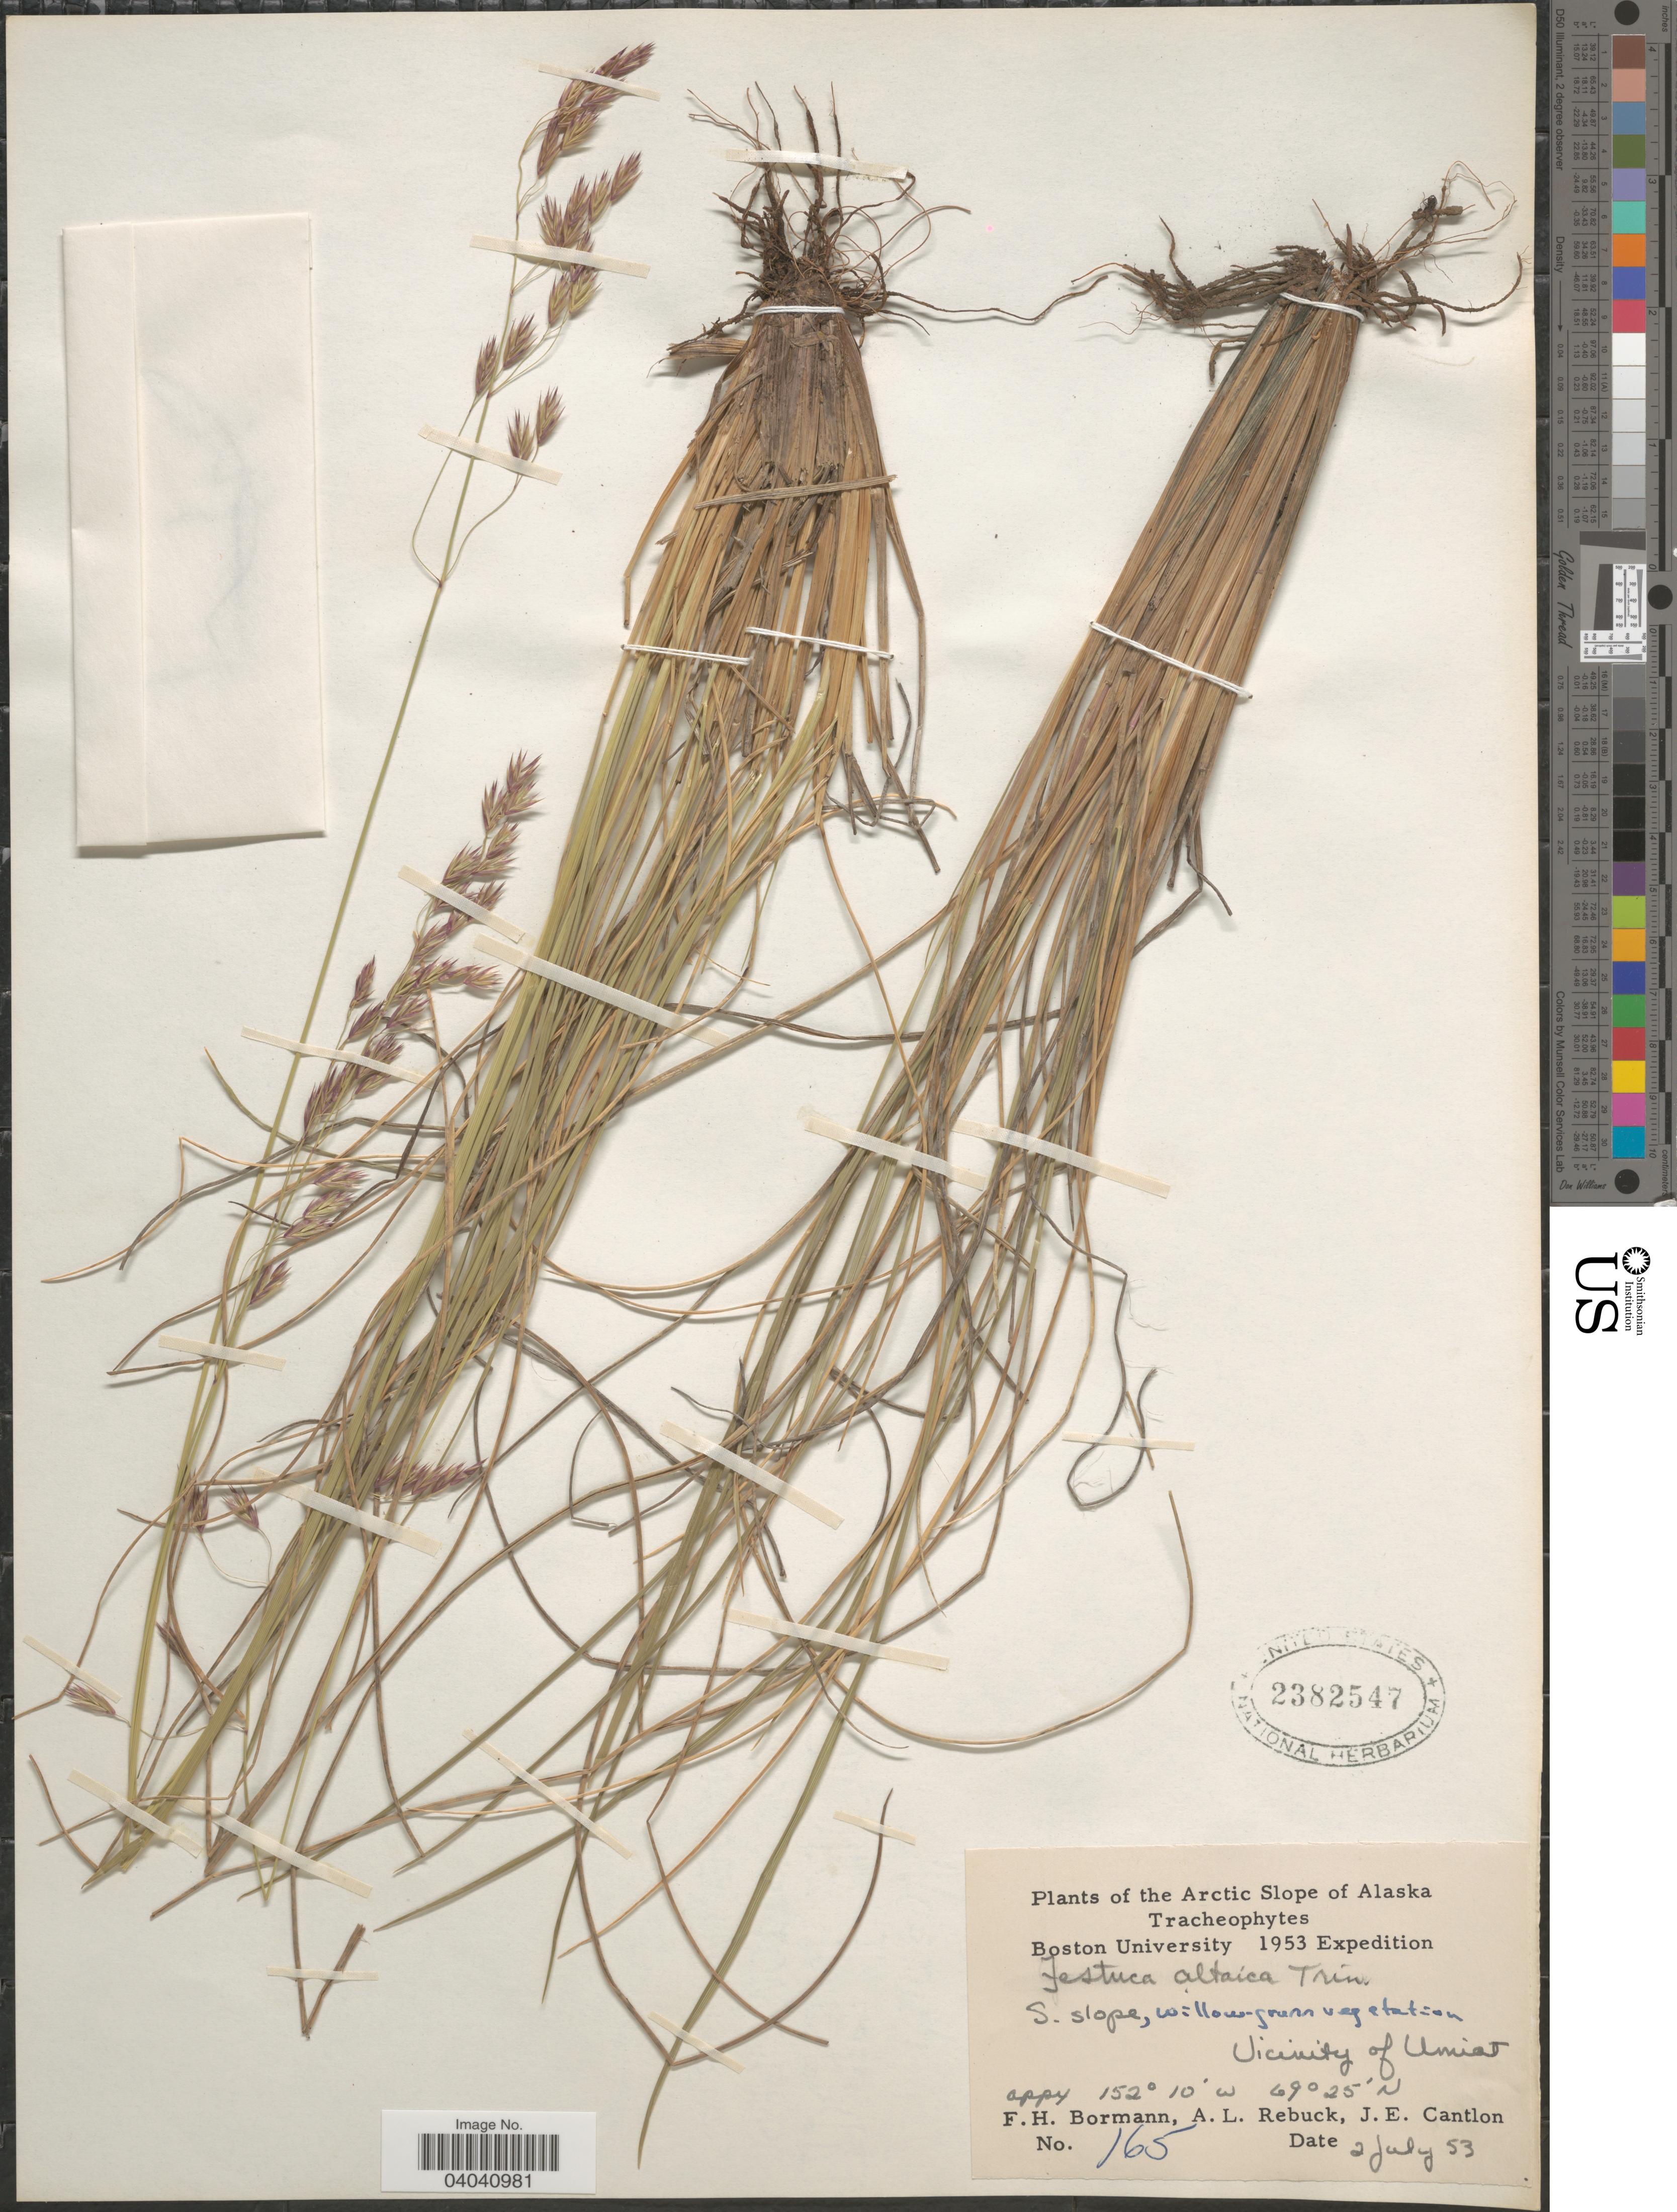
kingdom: Plantae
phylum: Tracheophyta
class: Liliopsida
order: Poales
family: Poaceae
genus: Festuca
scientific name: Festuca altaica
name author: Trin.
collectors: F. Bormann, A. Rebuck & J. Cantlon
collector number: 165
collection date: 1953-07-02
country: United States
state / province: Alaska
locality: Arctic Slope of Alaska. S. slope, willow-grass vegetation. Vicinity of Umiat.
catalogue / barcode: US 2382547